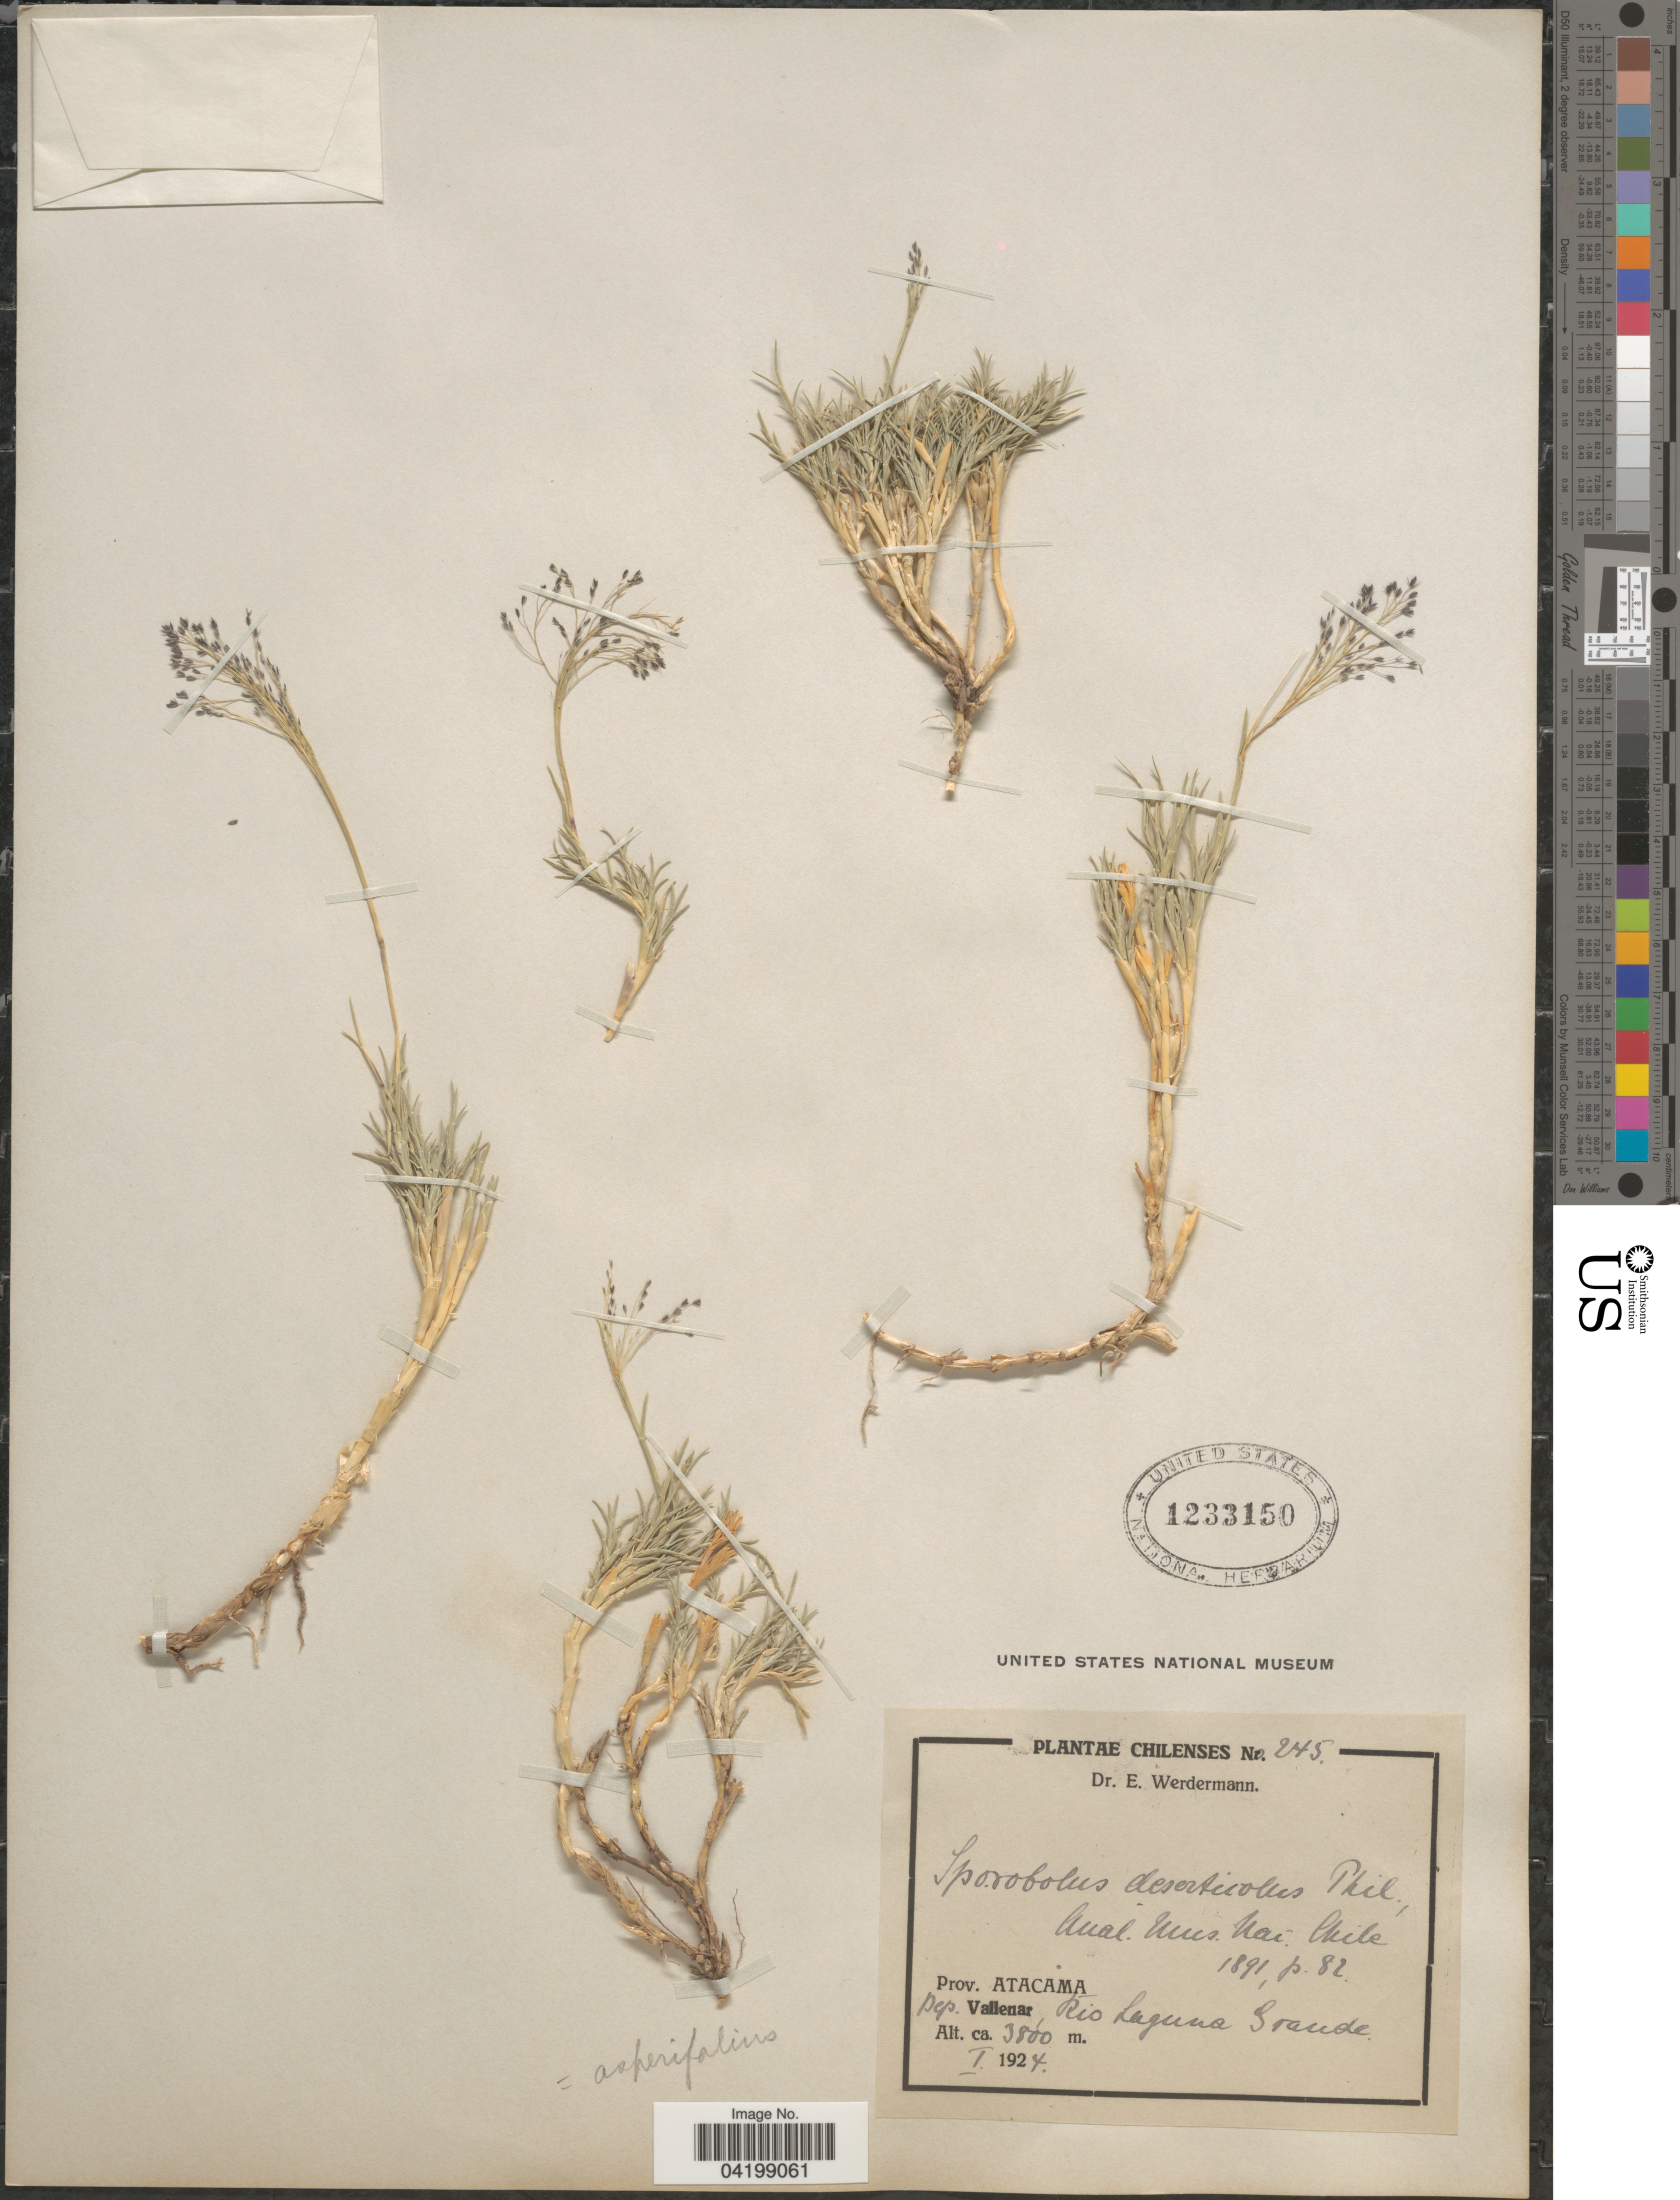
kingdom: Plantae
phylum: Tracheophyta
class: Liliopsida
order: Poales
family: Poaceae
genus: Muhlenbergia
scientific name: Muhlenbergia asperifolia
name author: (Nees & Meyen ex Trin.) Parodi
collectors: E. Werdermann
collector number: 245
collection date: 1924-01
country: Chile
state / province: Atacama (III)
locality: Dep. Vallenar, Rio Laguna Grande.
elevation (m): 3800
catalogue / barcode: US 1233150